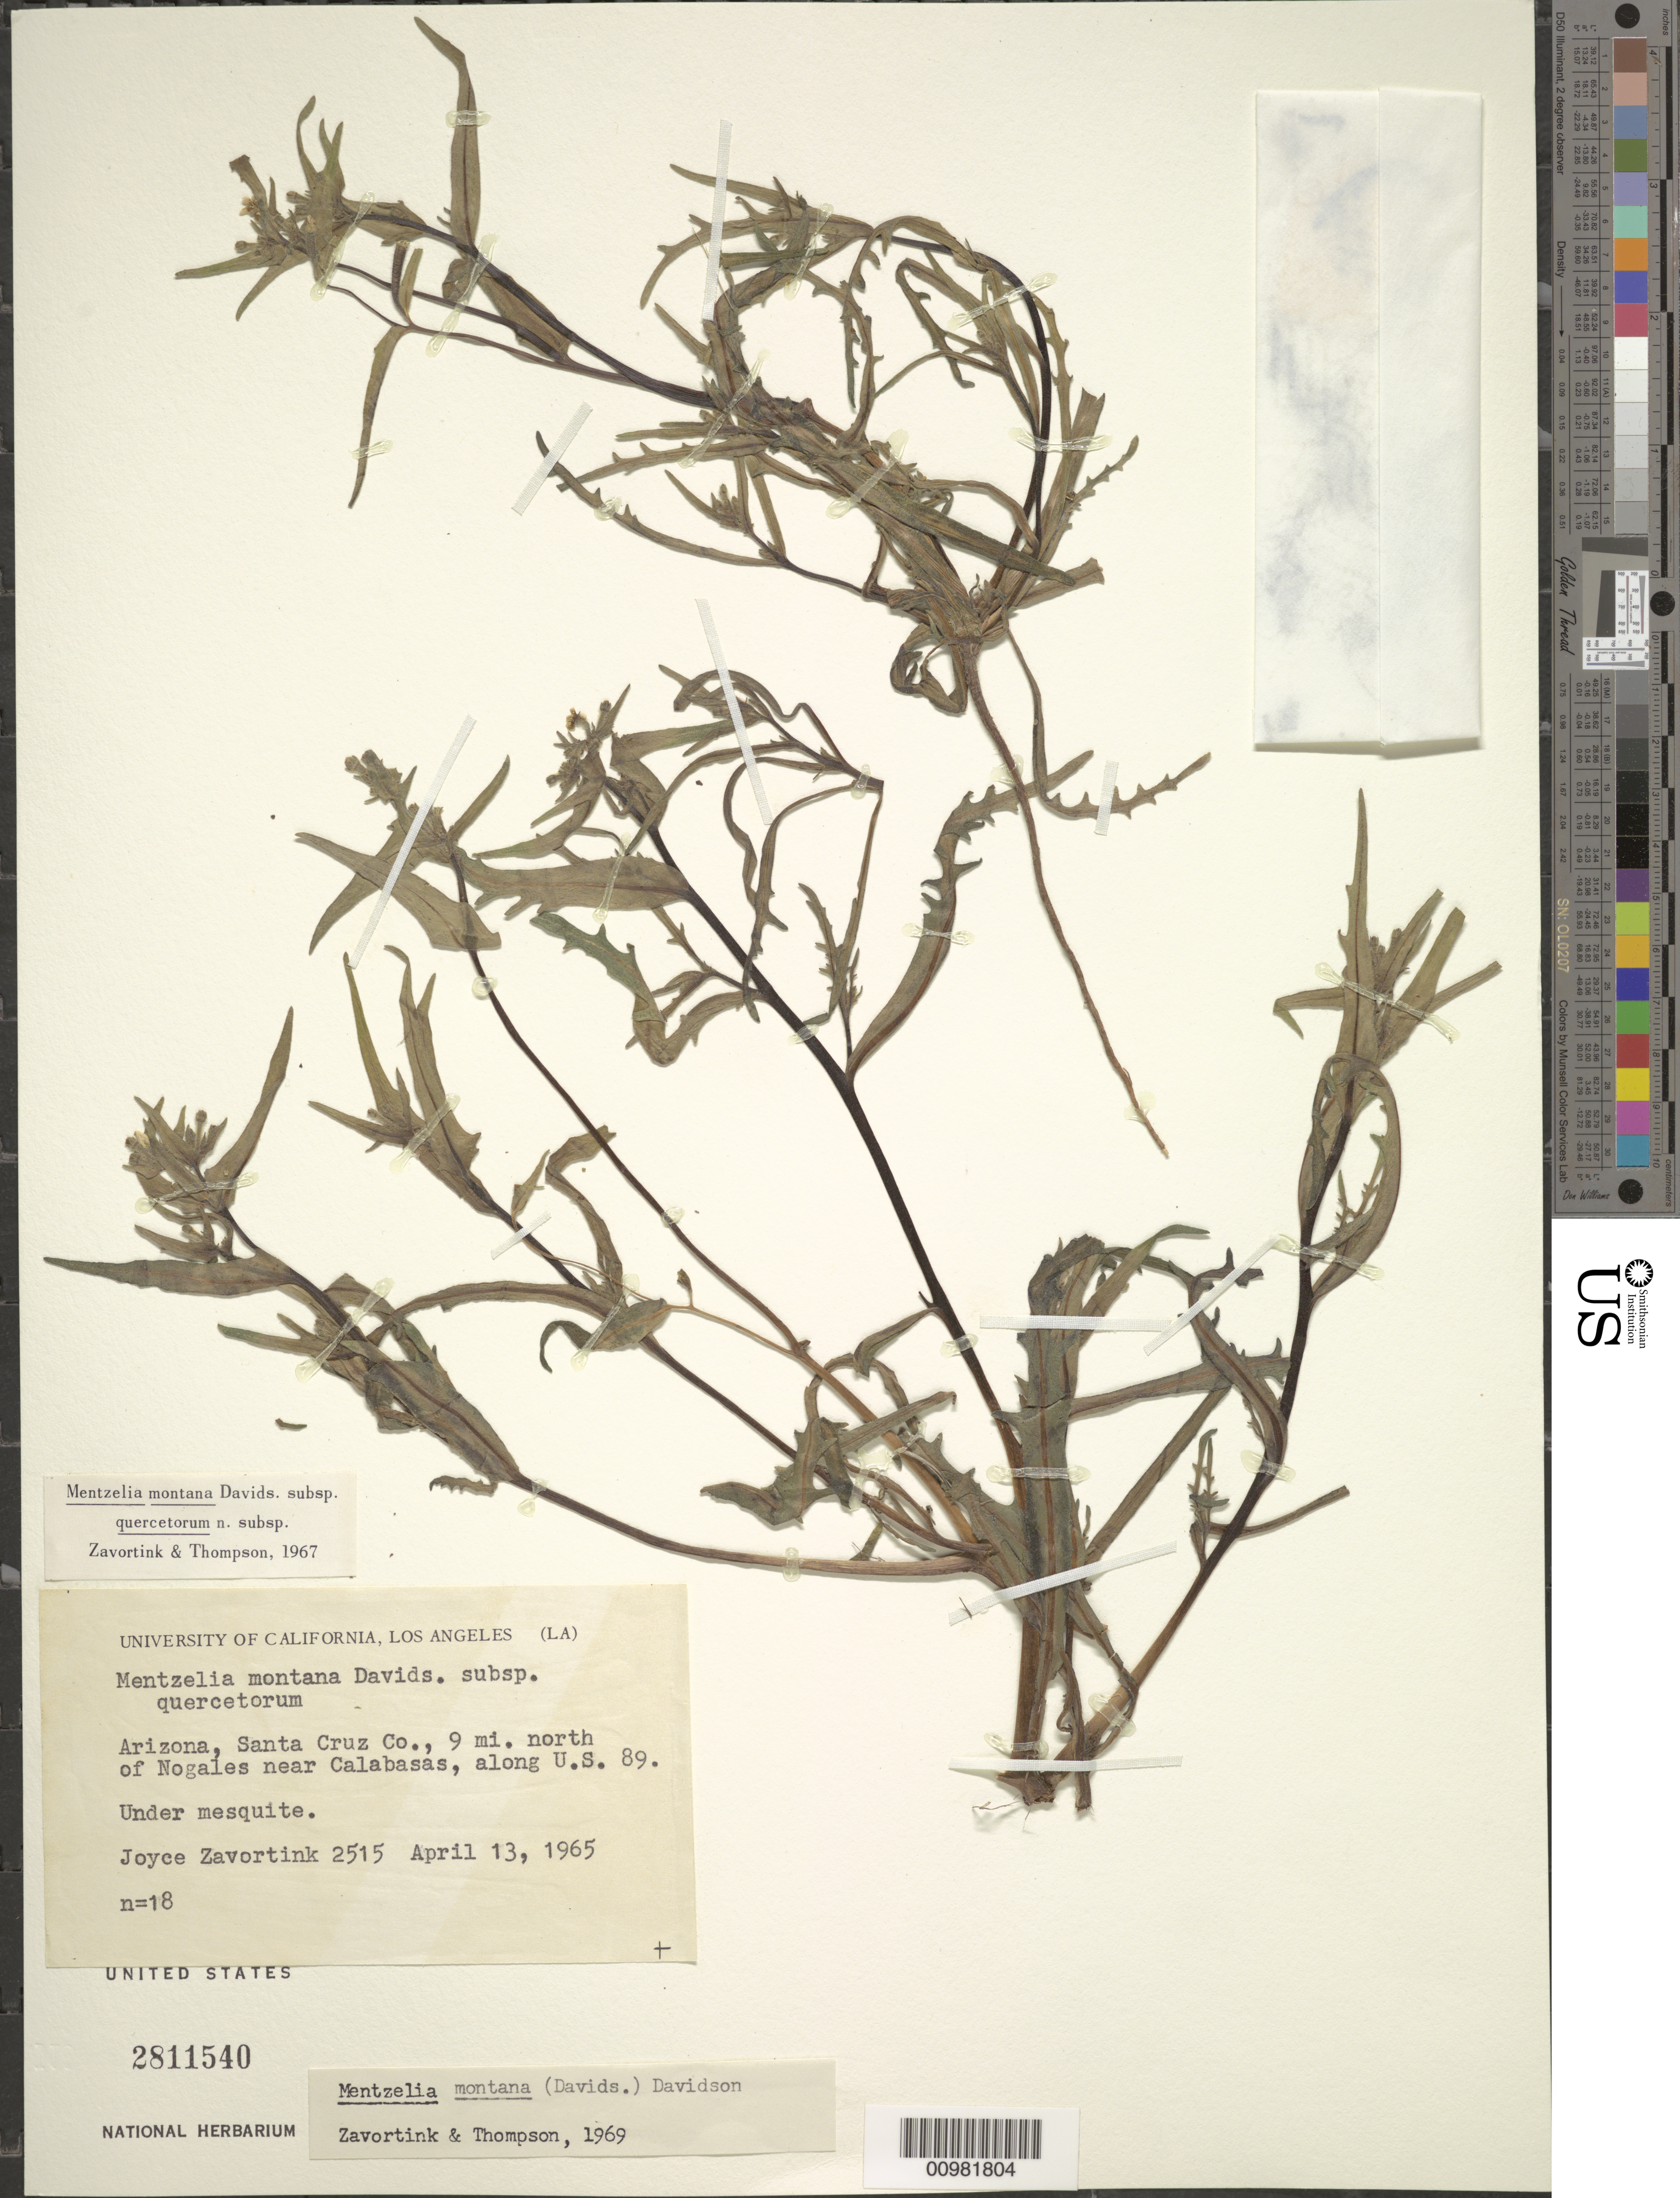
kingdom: Plantae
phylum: Tracheophyta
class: Magnoliopsida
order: Cornales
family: Loasaceae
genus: Mentzelia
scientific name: Mentzelia montana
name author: (Davidson) Davidson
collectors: J. E. Zavortink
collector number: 2515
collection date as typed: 13 Apr 1965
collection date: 1965-04-13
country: United States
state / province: Arizona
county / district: Santa Cruz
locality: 9 mi. N of Nogales near Calabasas, along US. 89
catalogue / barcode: US 2811540